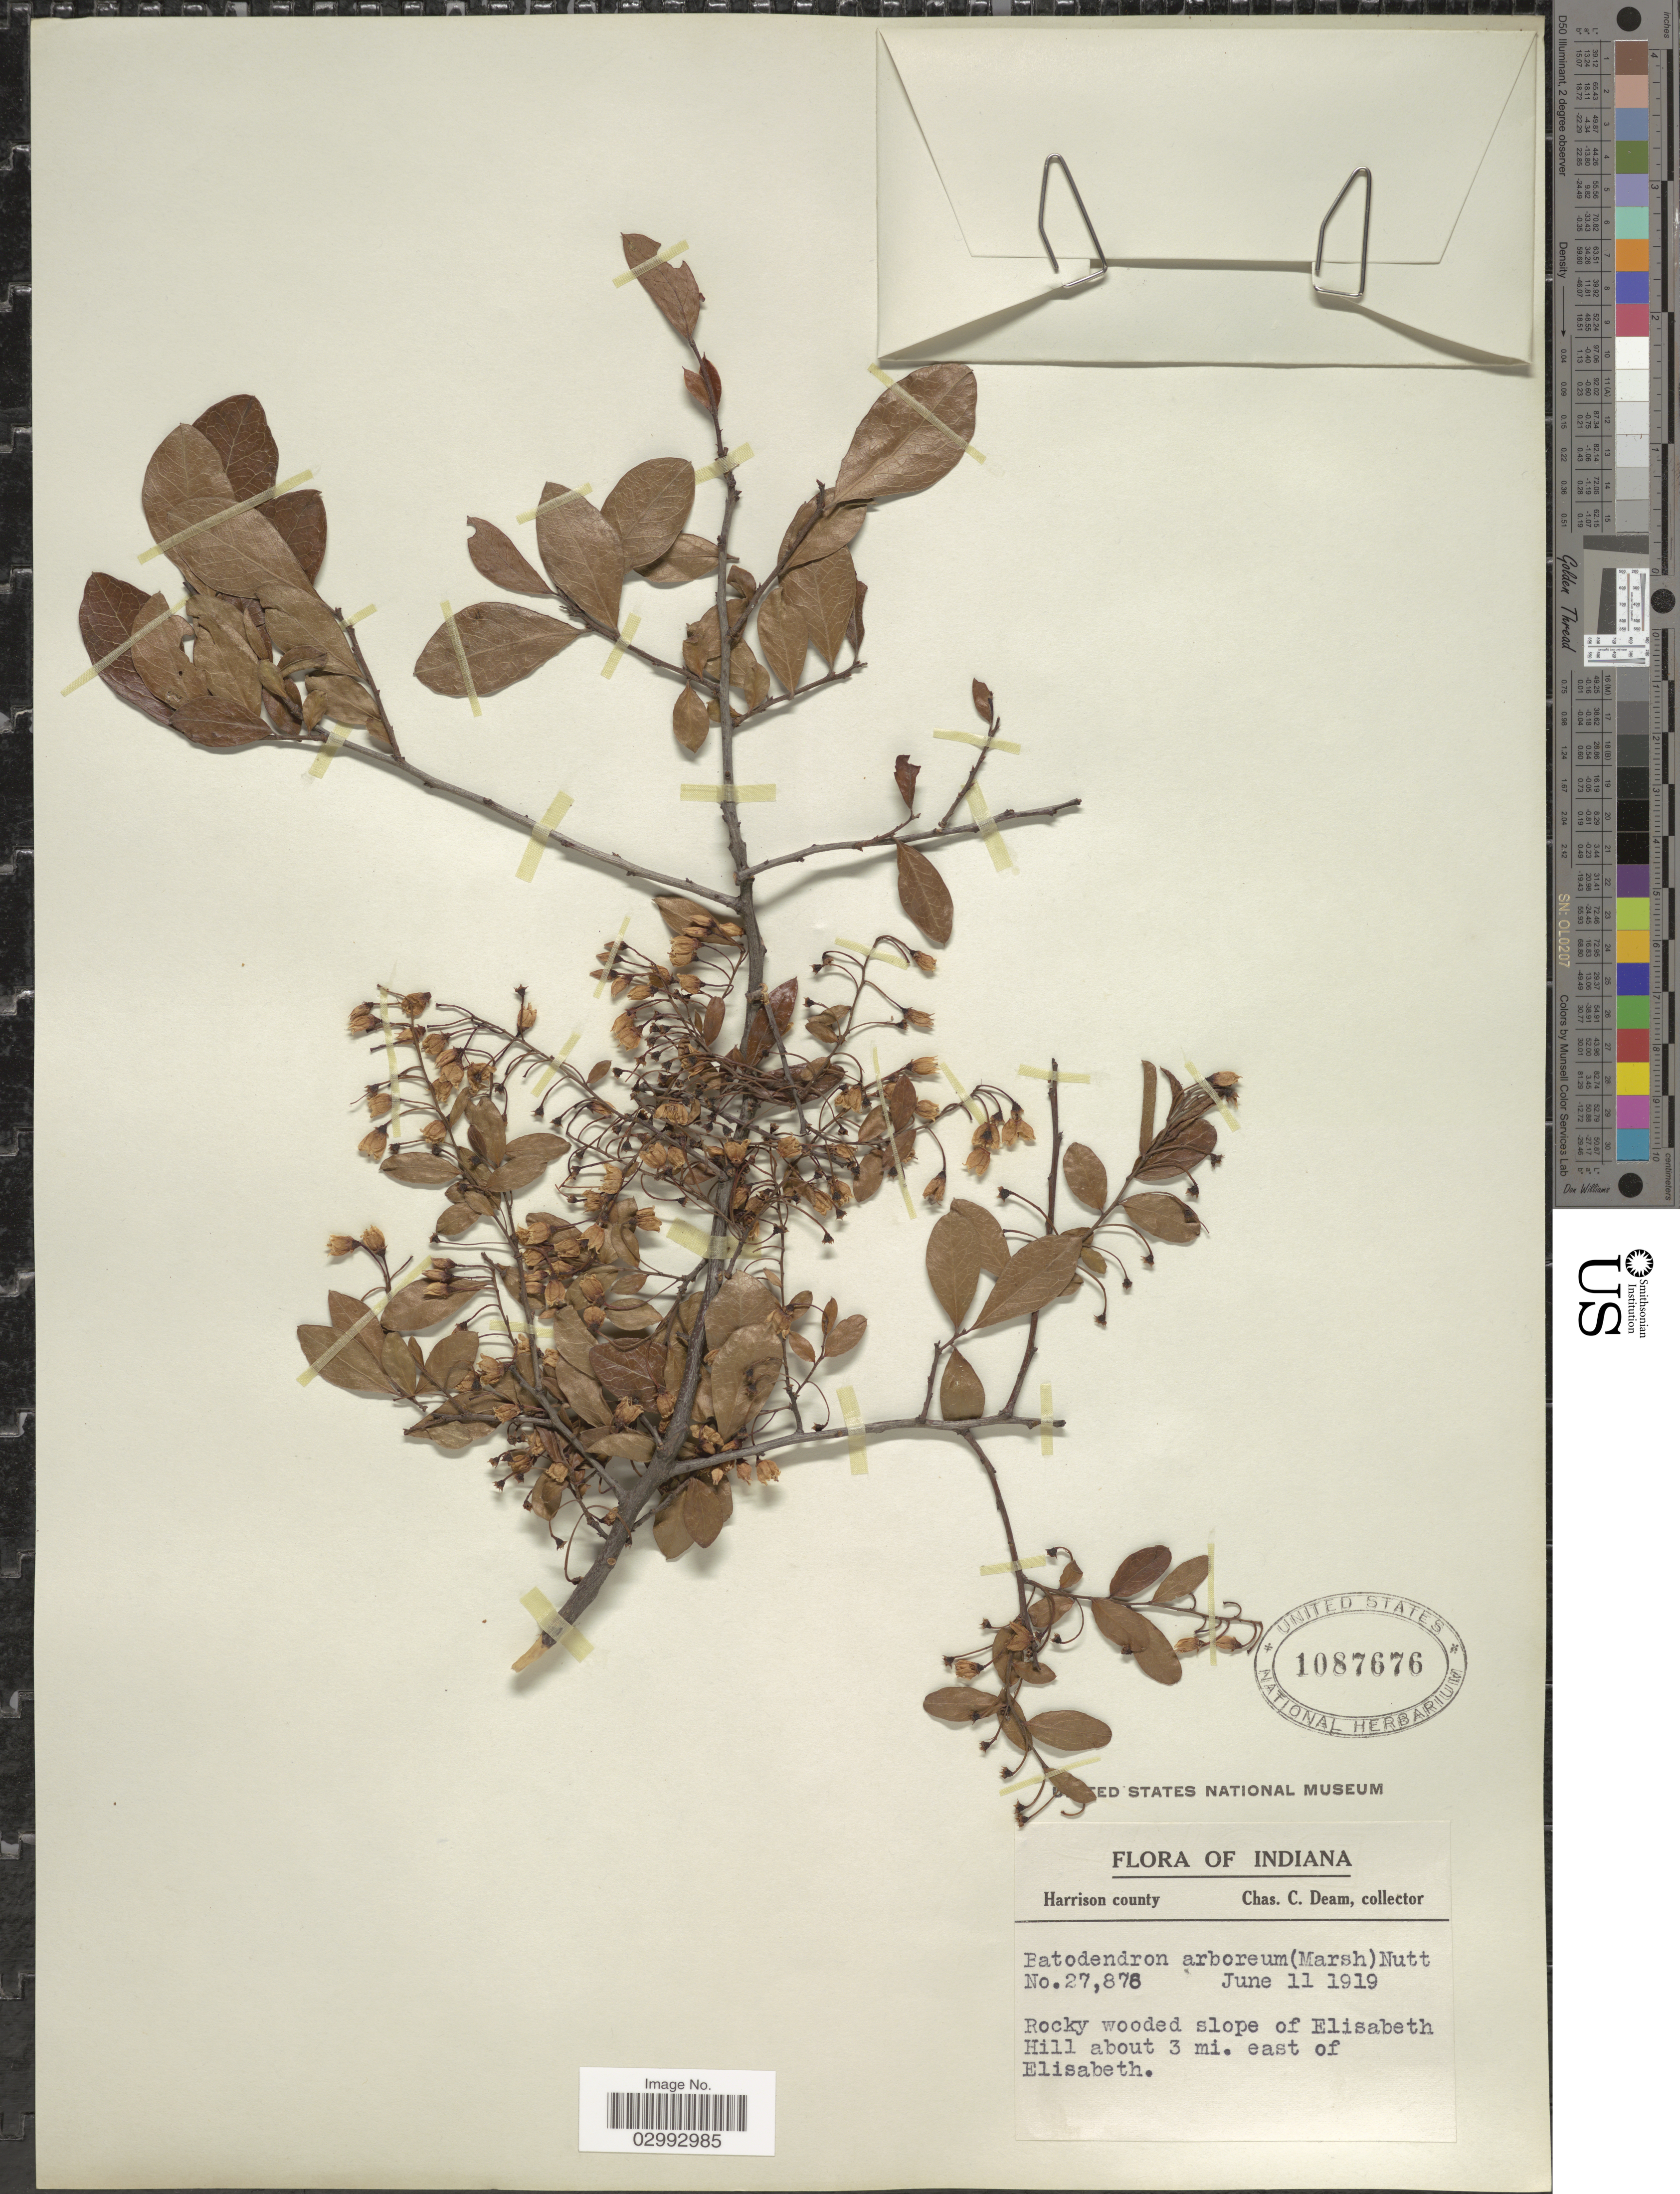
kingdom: Plantae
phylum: Tracheophyta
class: Magnoliopsida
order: Ericales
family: Ericaceae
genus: Batodendron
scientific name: Batodendron arboreum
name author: Nutt.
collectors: C. C. Deam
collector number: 27876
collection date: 1919-06-11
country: United States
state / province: Indiana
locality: Harrison county. Rocky wooded slope of Elisabeth Hill about 3 mi. east of Elisabeth.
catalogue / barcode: US 1087676